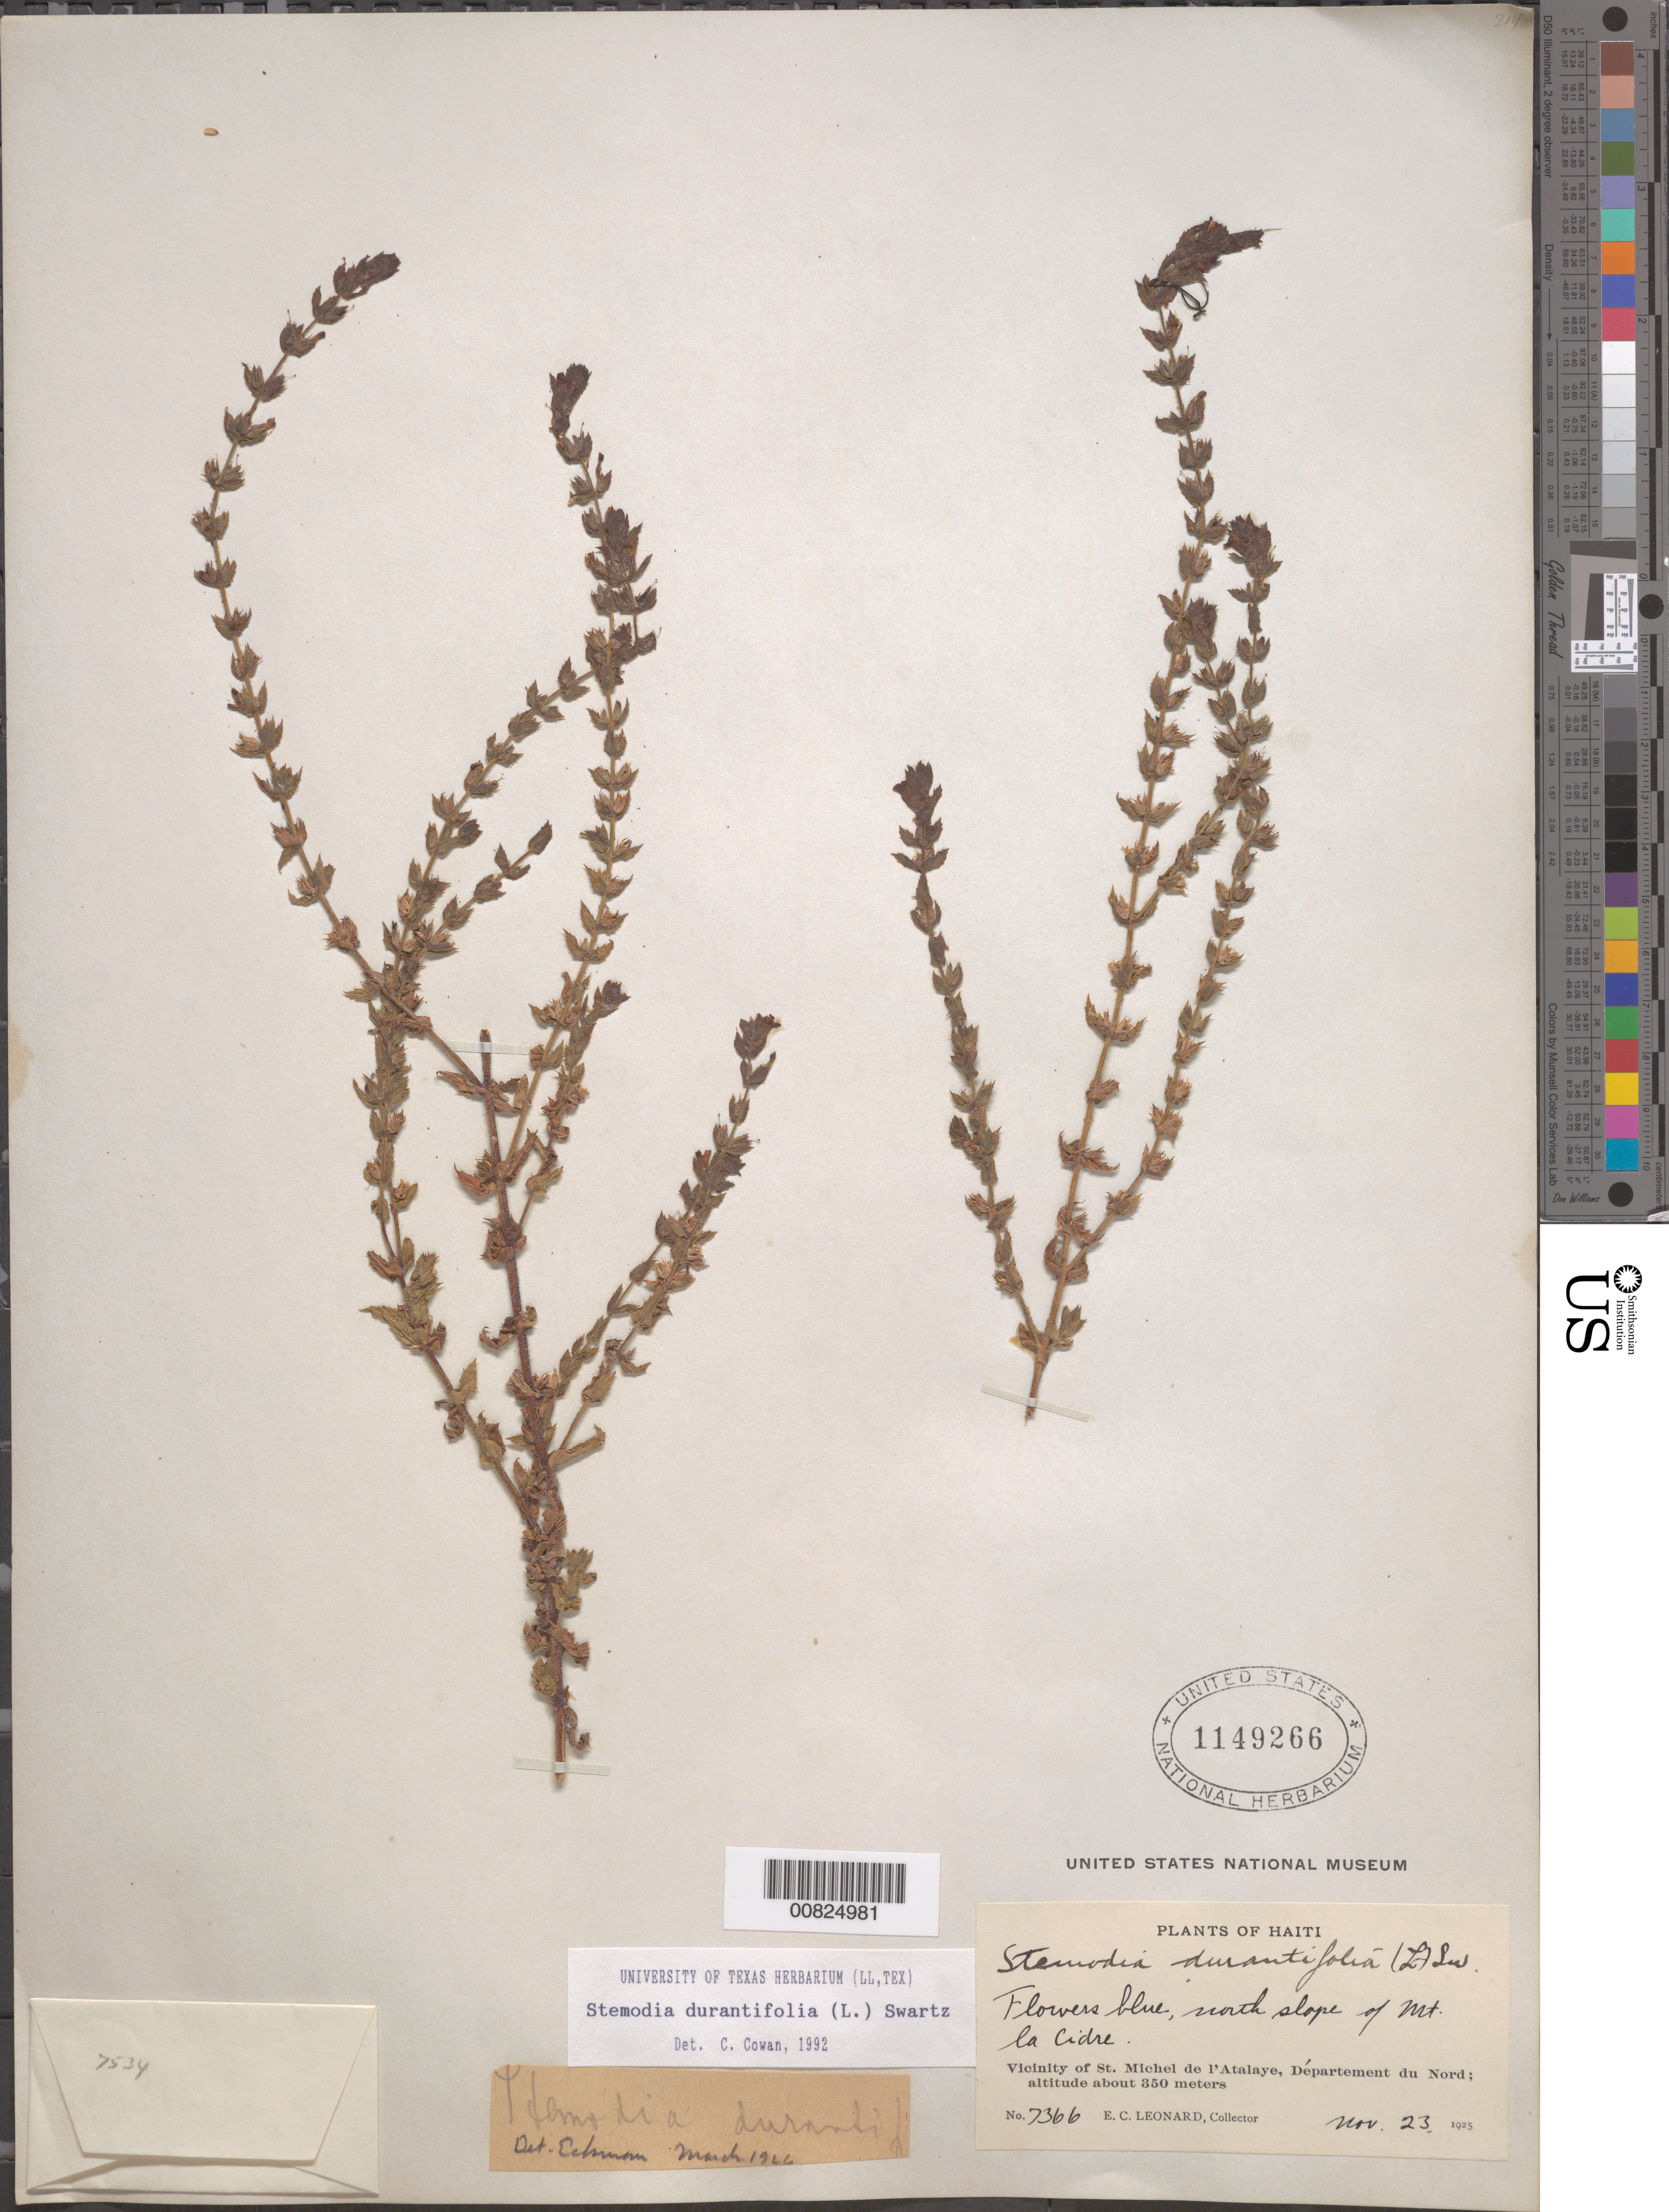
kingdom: Plantae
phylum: Tracheophyta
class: Magnoliopsida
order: Lamiales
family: Plantaginaceae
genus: Stemodia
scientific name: Stemodia durantifolia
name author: (L.) Sw.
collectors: E. C. Leonard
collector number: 7366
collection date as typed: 23 Nov 1925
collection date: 1925-11-23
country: Haiti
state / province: Artibonite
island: Hispaniola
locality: Vicinity of St. Michel de l'Atalaye, north slope of Mt. la Cidre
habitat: Mountain slope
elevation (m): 350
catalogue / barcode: US 1149266